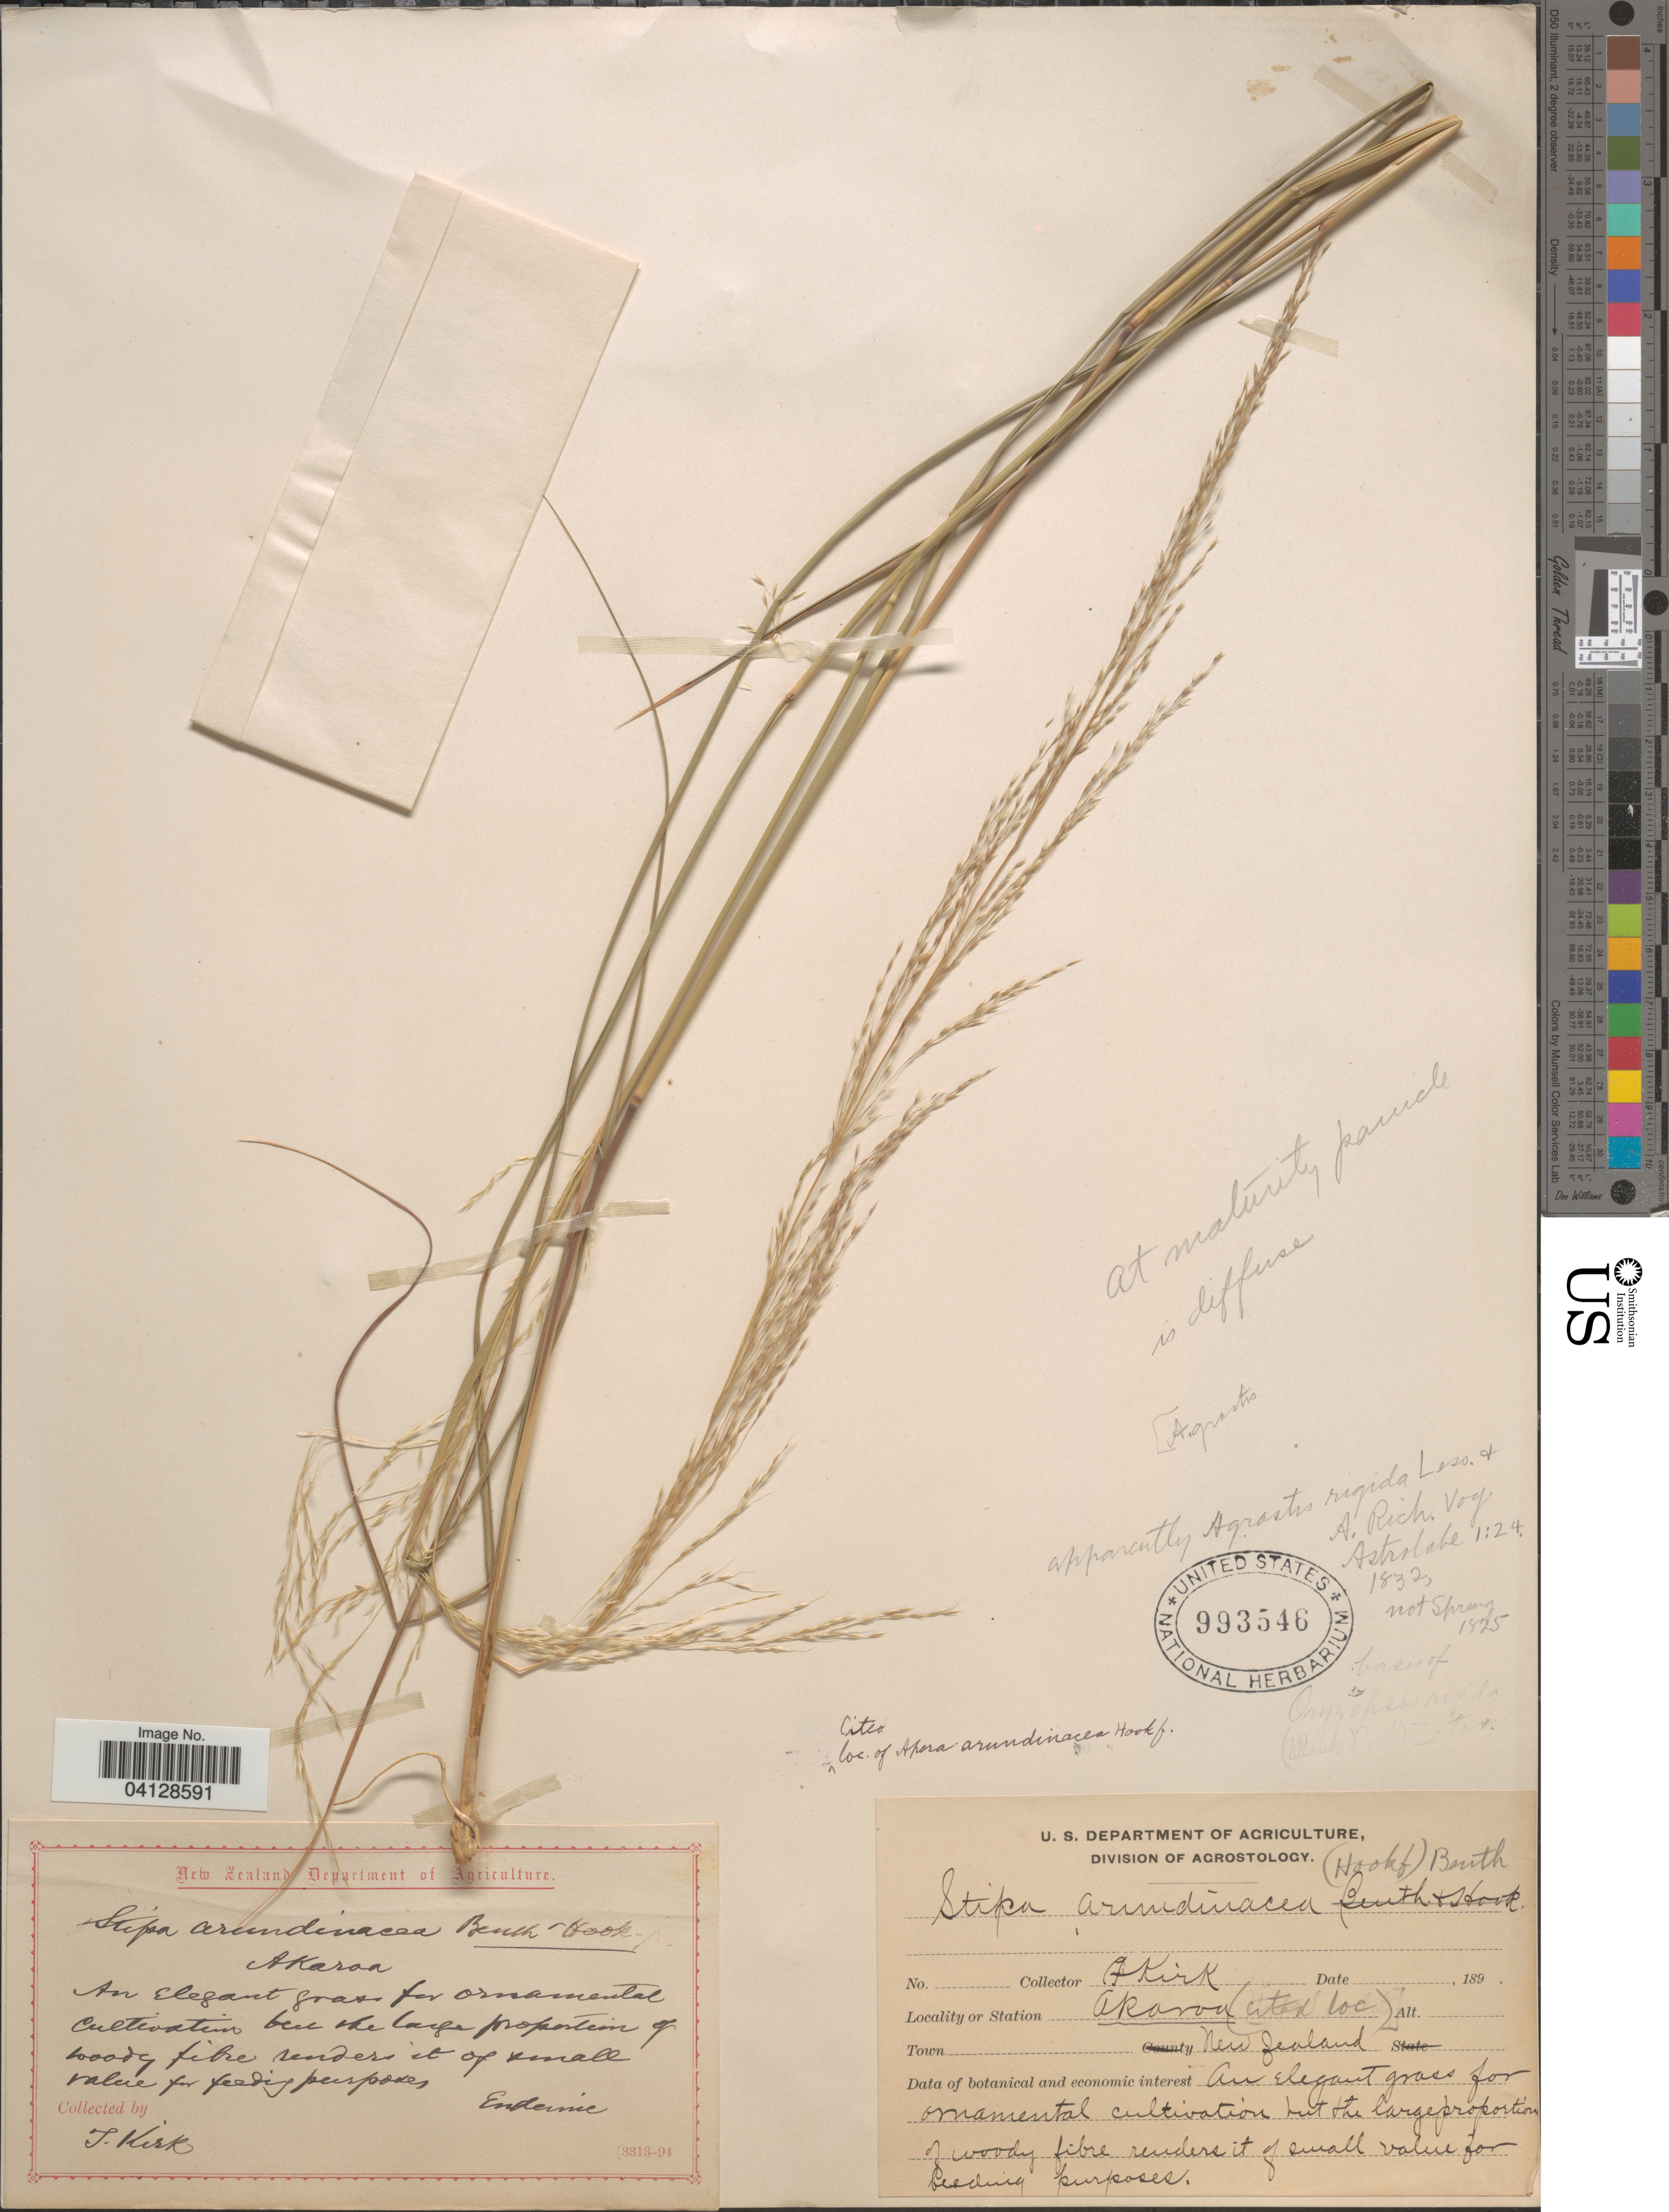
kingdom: Plantae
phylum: Tracheophyta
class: Liliopsida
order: Poales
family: Poaceae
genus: Stipa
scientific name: Stipa arundinacea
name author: (Hook. f.) Benth.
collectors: J. Kirk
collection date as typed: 189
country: New Zealand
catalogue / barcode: US 993546